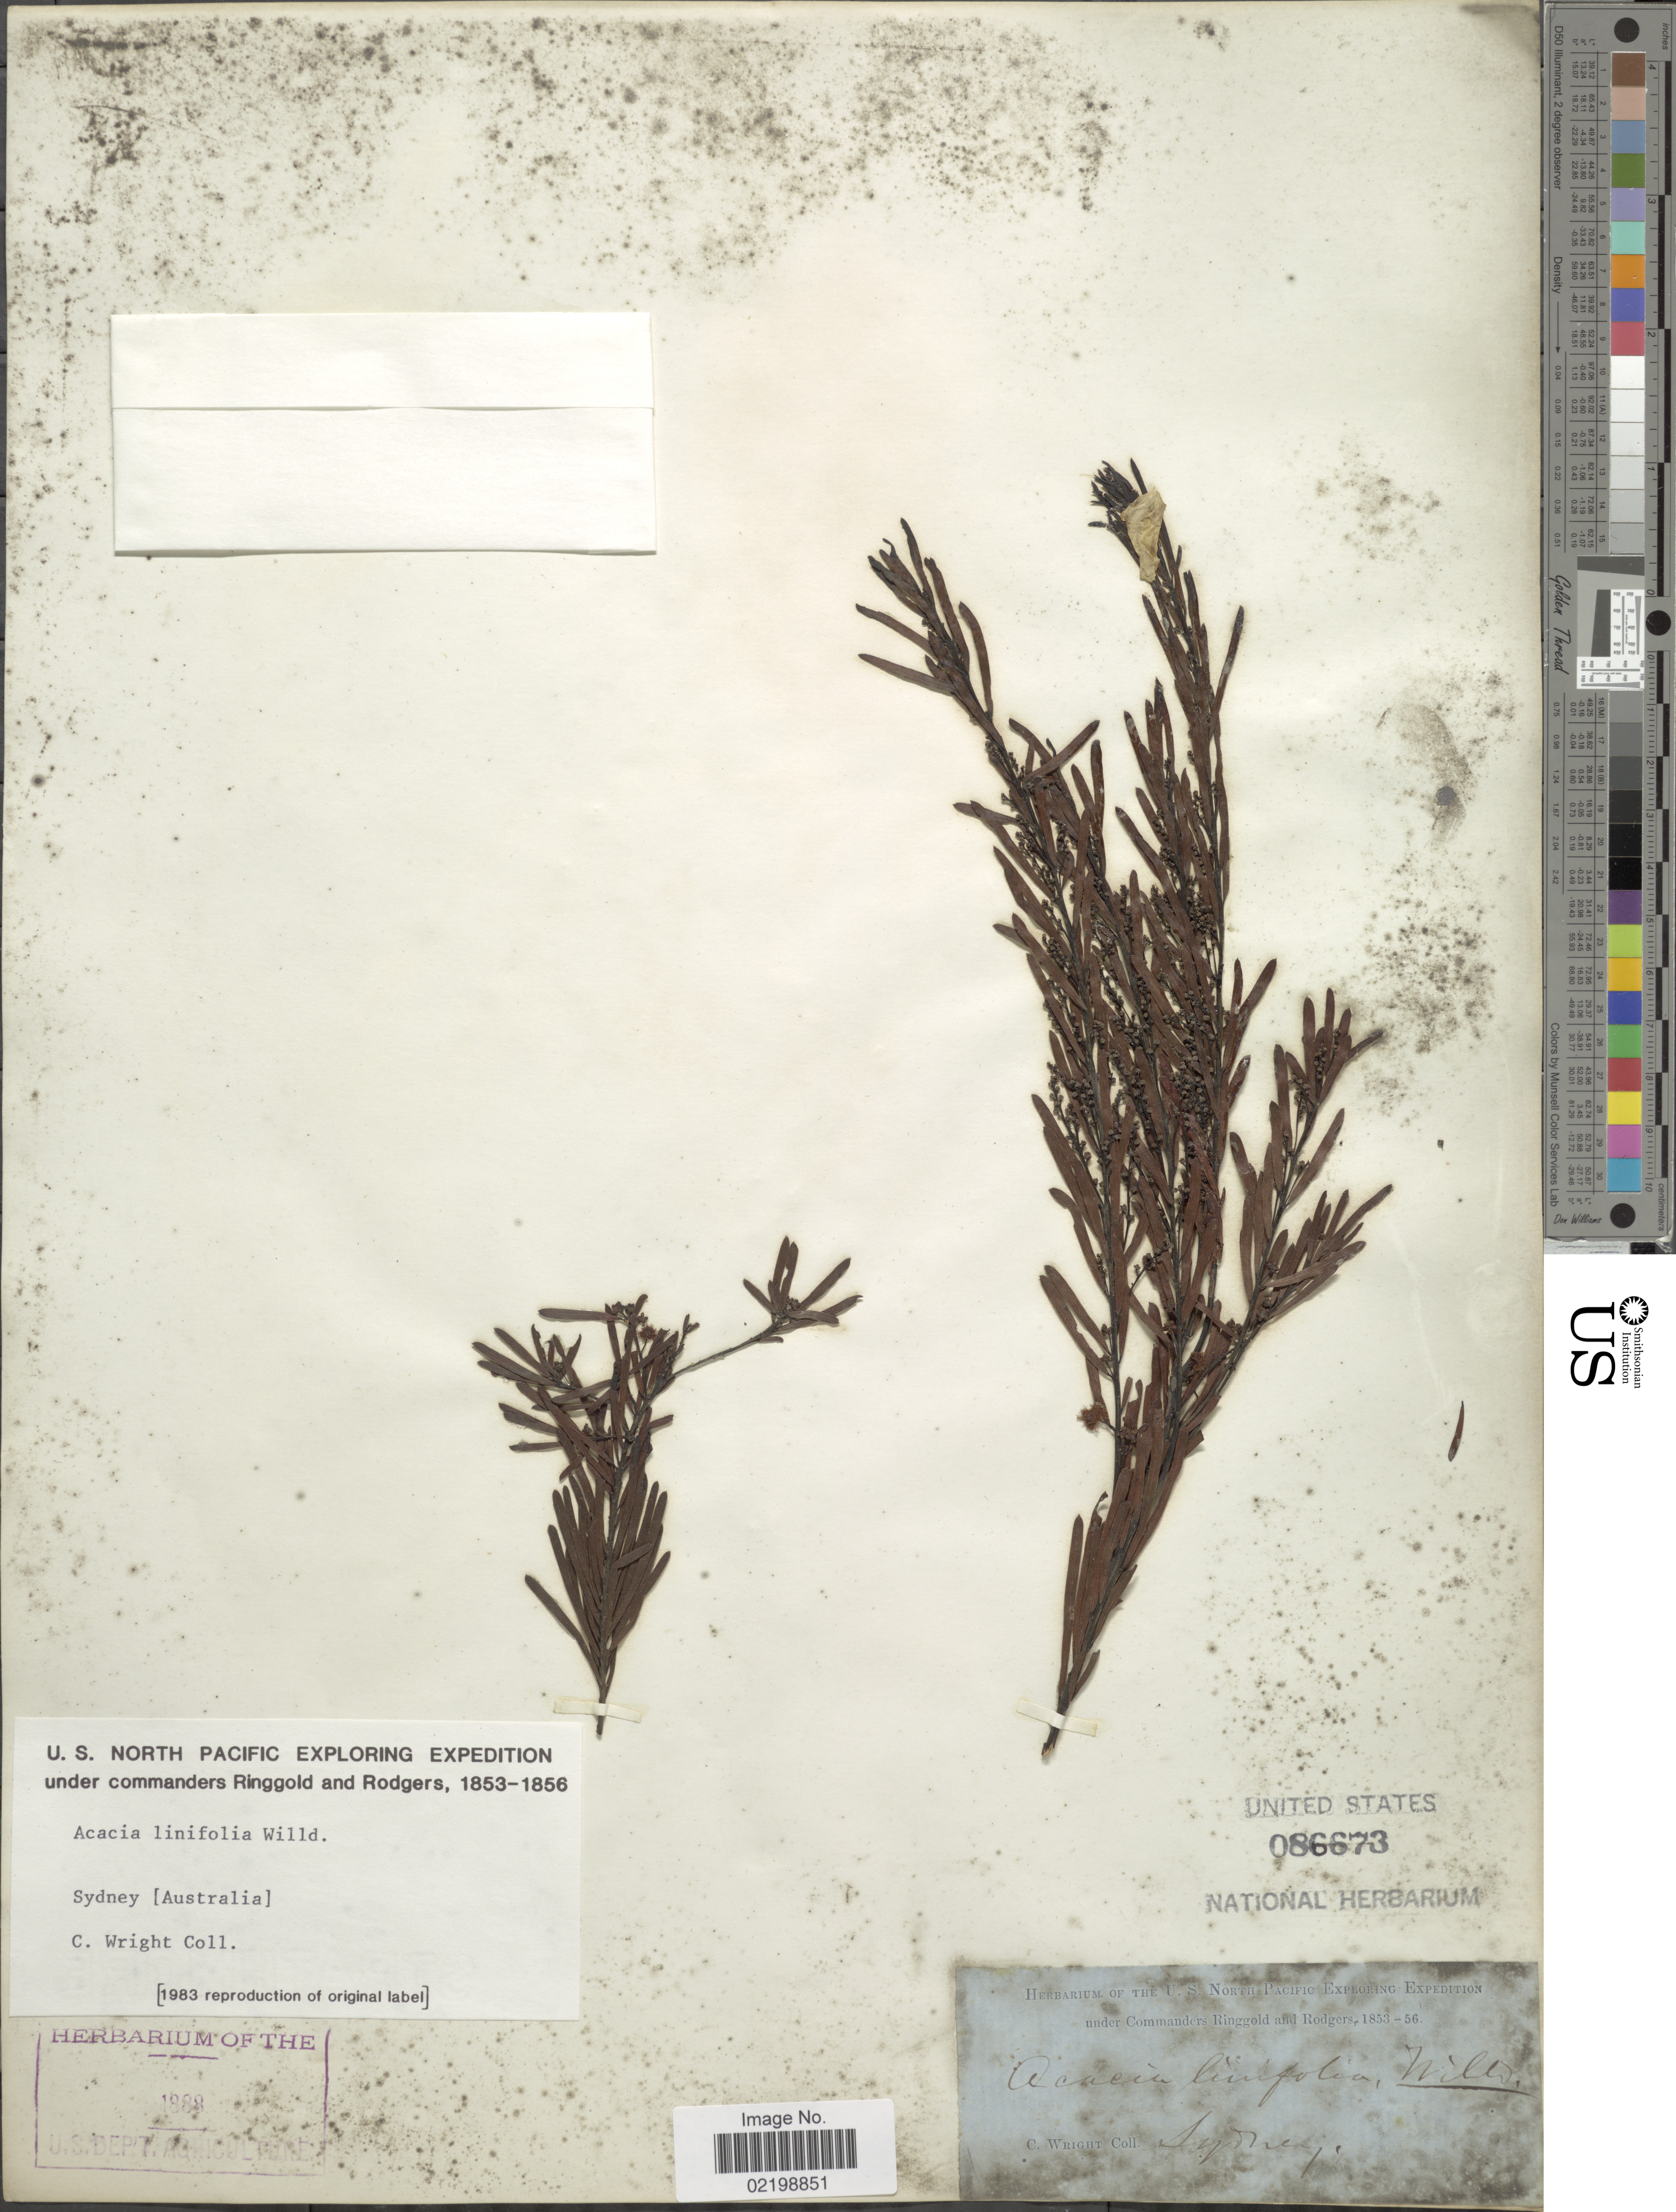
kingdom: Plantae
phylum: Tracheophyta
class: Magnoliopsida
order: Fabales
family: Fabaceae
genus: Acacia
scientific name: Acacia linifolia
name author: (Vent.) Willd.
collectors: C. Wright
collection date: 1853/1856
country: Australia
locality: Sydney, North Pacific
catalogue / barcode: US 86673